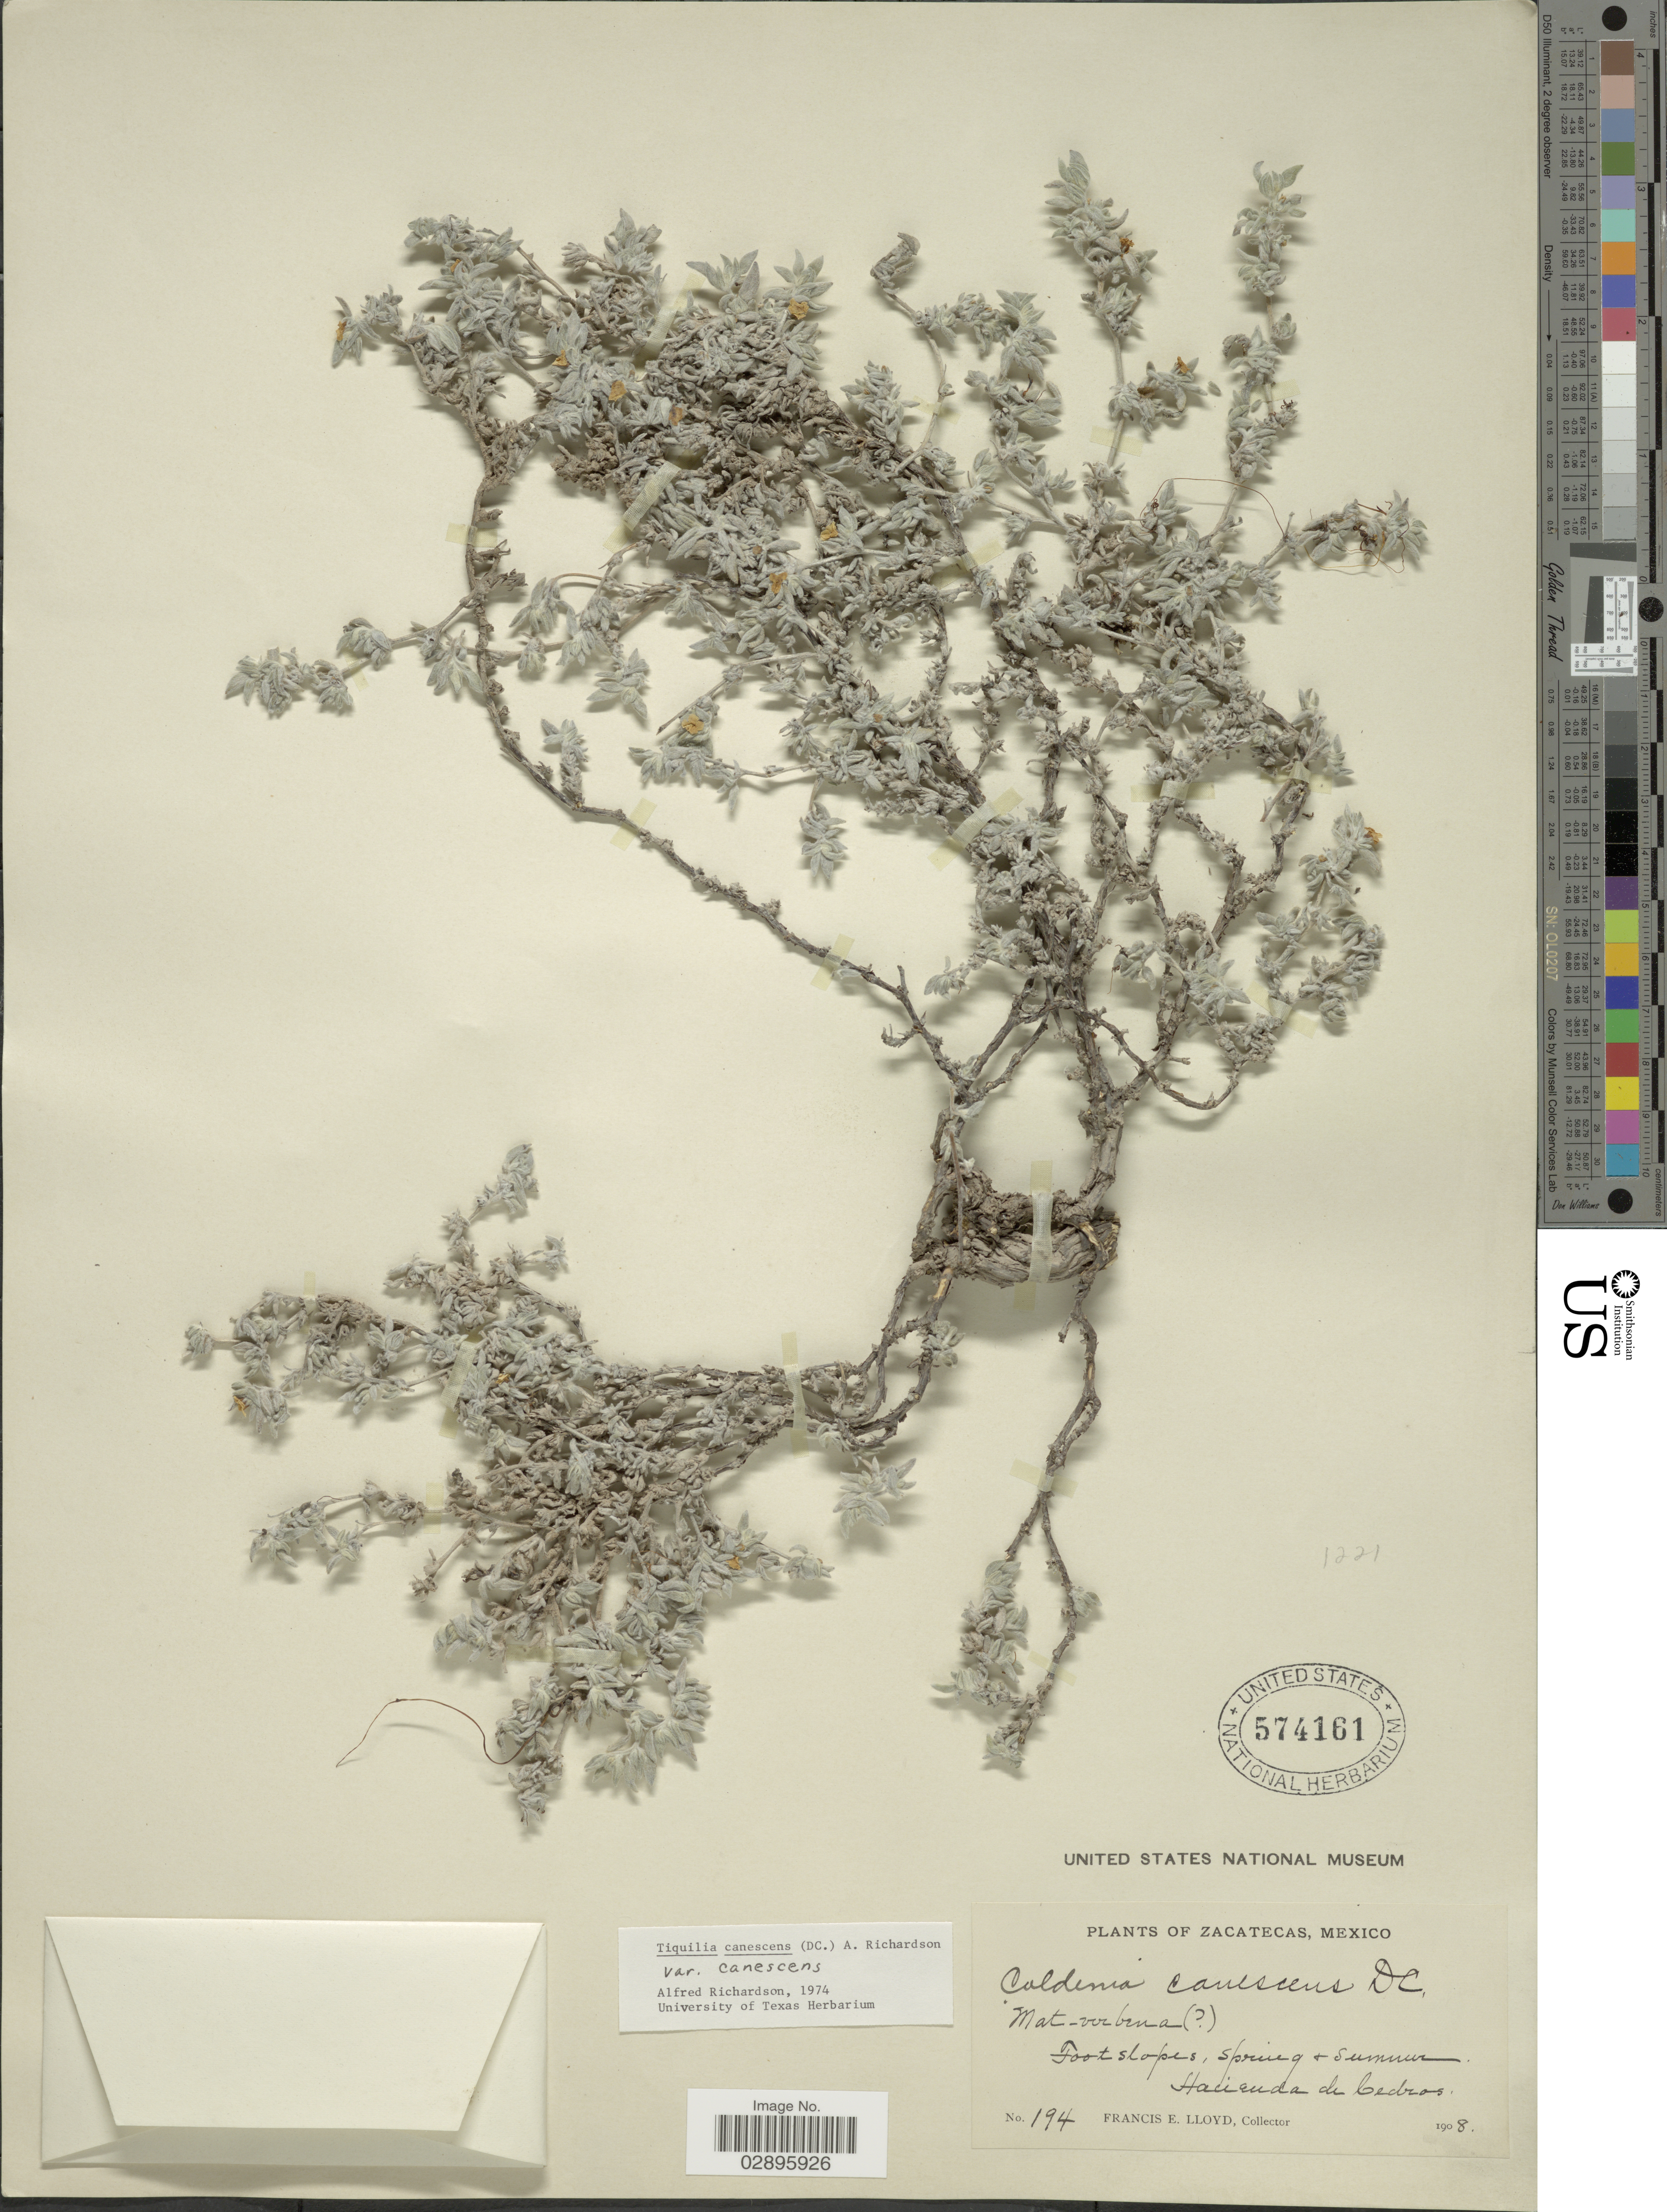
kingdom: Plantae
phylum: Tracheophyta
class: Magnoliopsida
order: Boraginales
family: Ehretiaceae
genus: Tiquilia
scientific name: Tiquilia canescens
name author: (A. DC.) A.T. Richardson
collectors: Lloyd, C. E.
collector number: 194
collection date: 1908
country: Mexico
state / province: Zacatecas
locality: Foot slopes, spring + summer, Hacienda de Cedros.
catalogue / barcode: US 574161